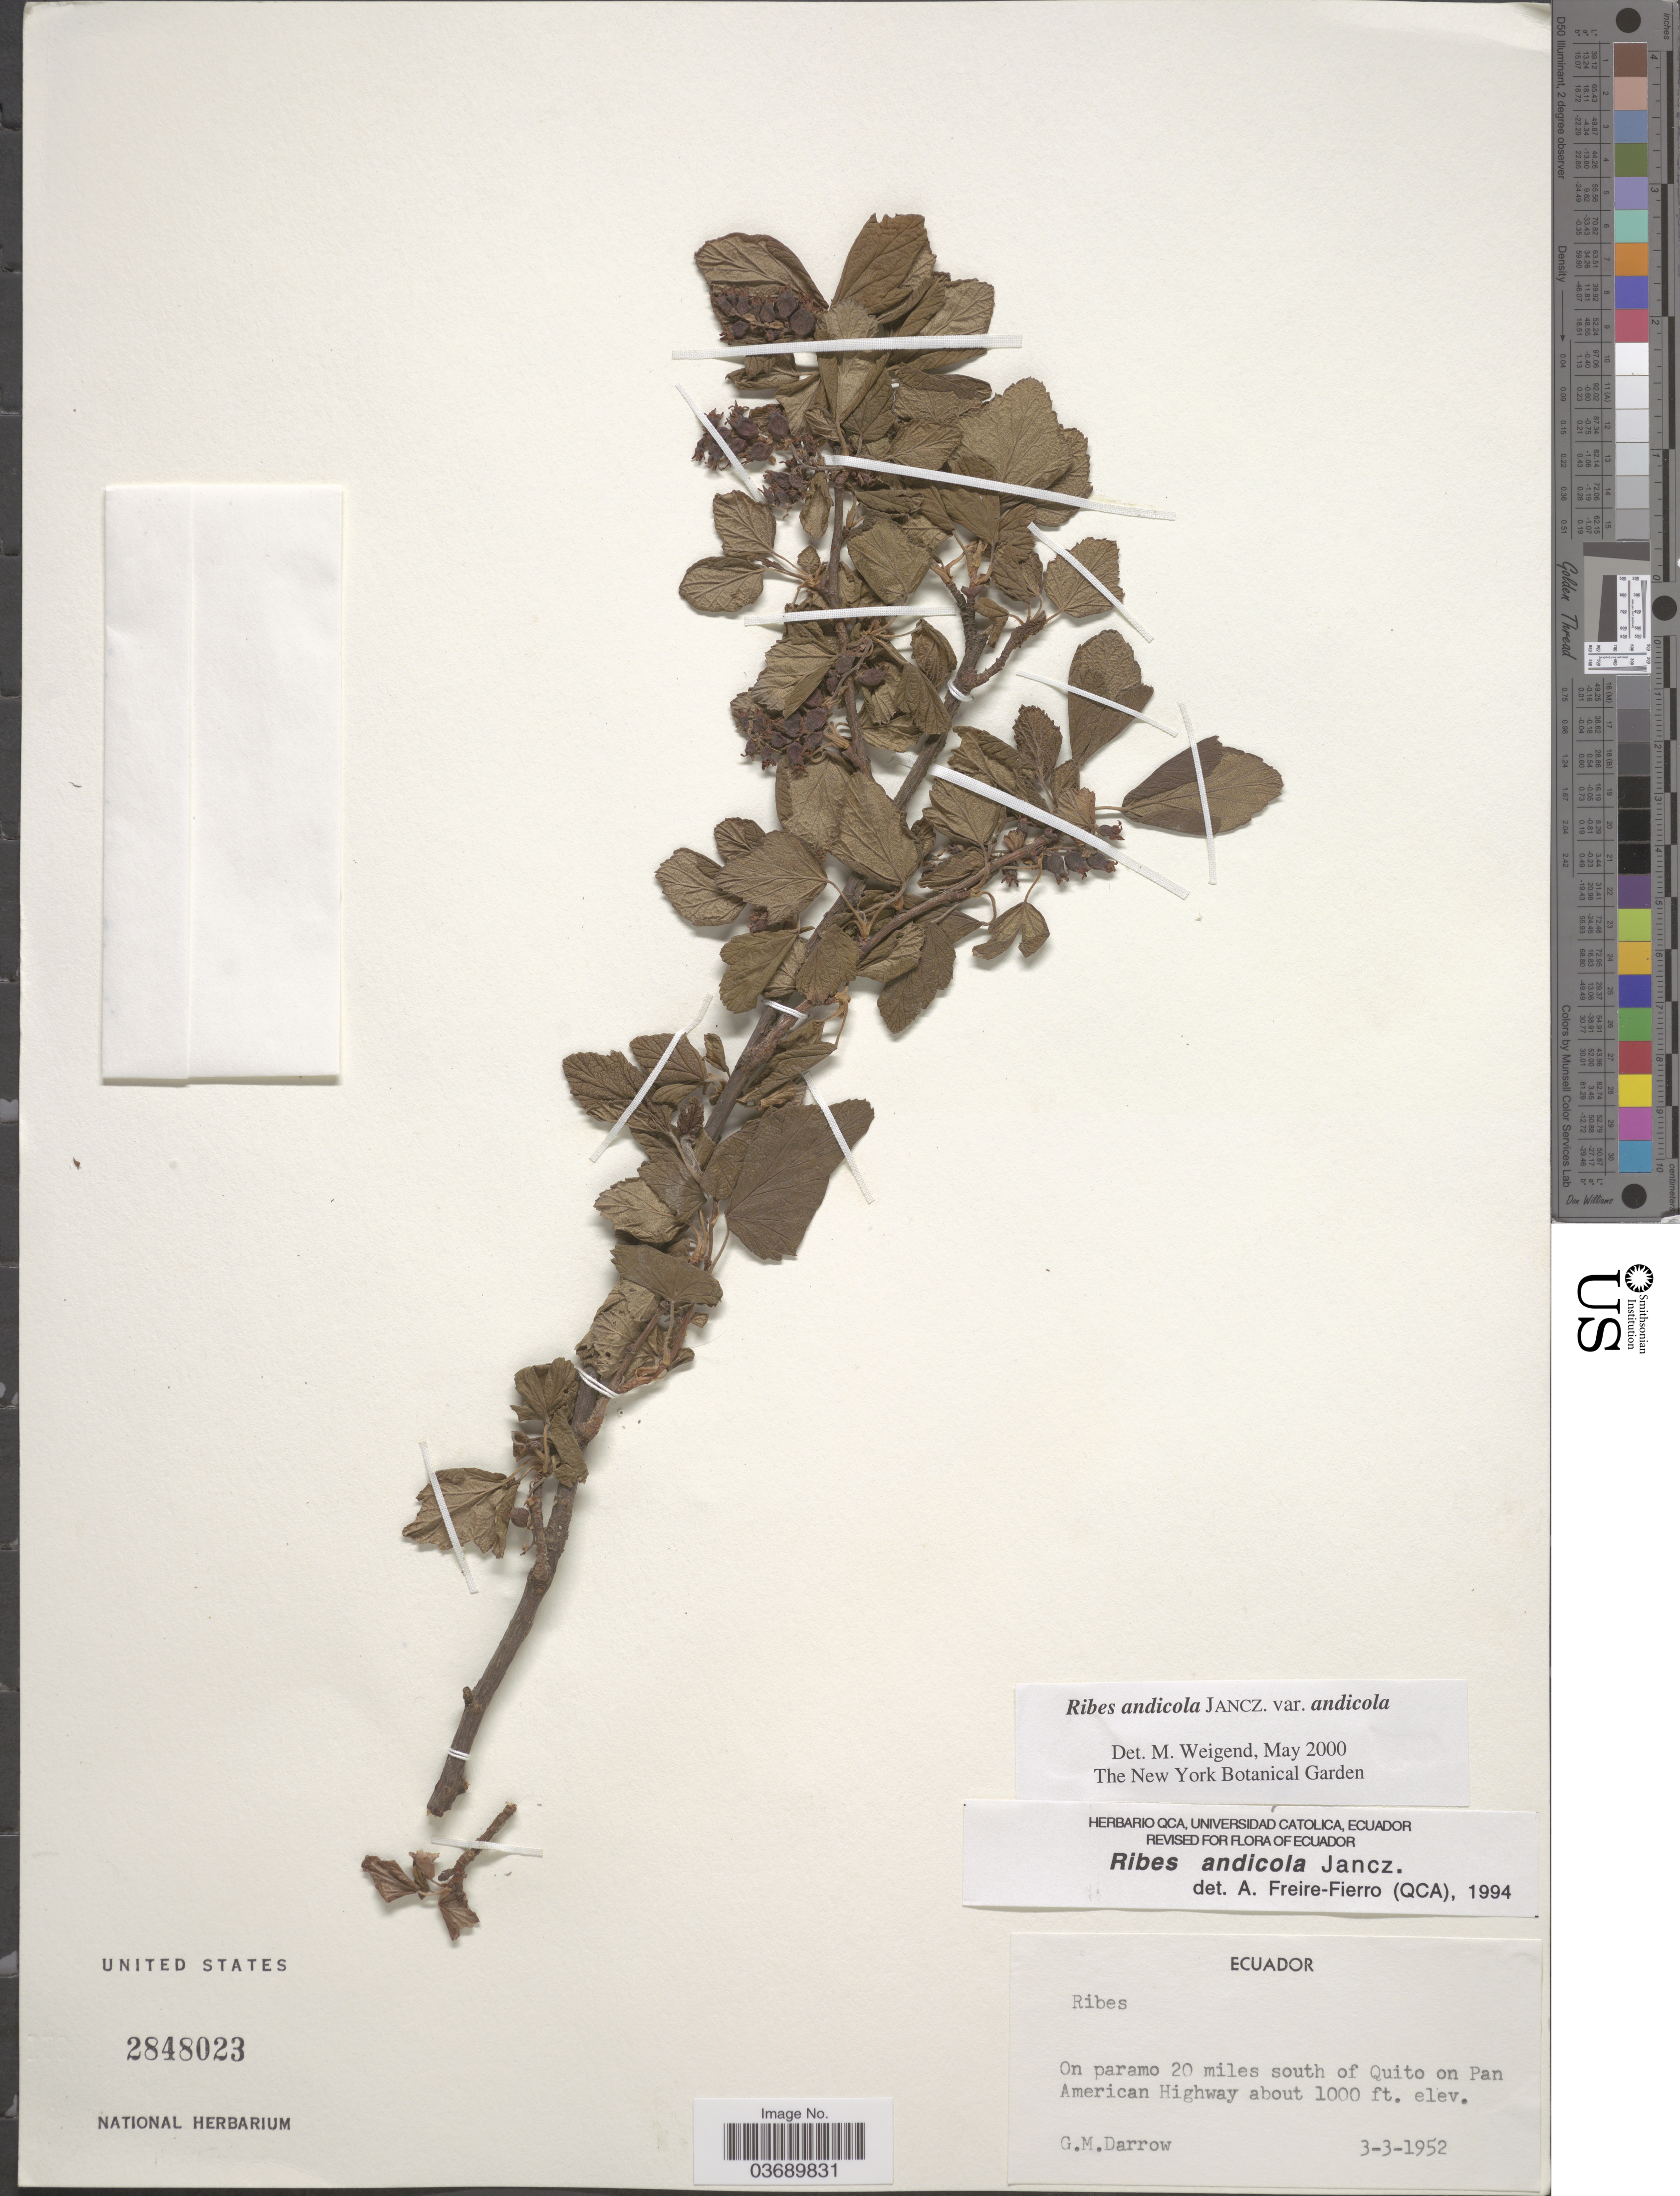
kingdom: Plantae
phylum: Tracheophyta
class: Magnoliopsida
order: Saxifragales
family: Grossulariaceae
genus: Ribes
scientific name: Ribes andicola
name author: Jancz.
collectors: G. Darrow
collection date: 1952-03-03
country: Ecuador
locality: On paramo 20 miles south of Quito on Pan American Highway.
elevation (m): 305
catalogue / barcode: US 2848023